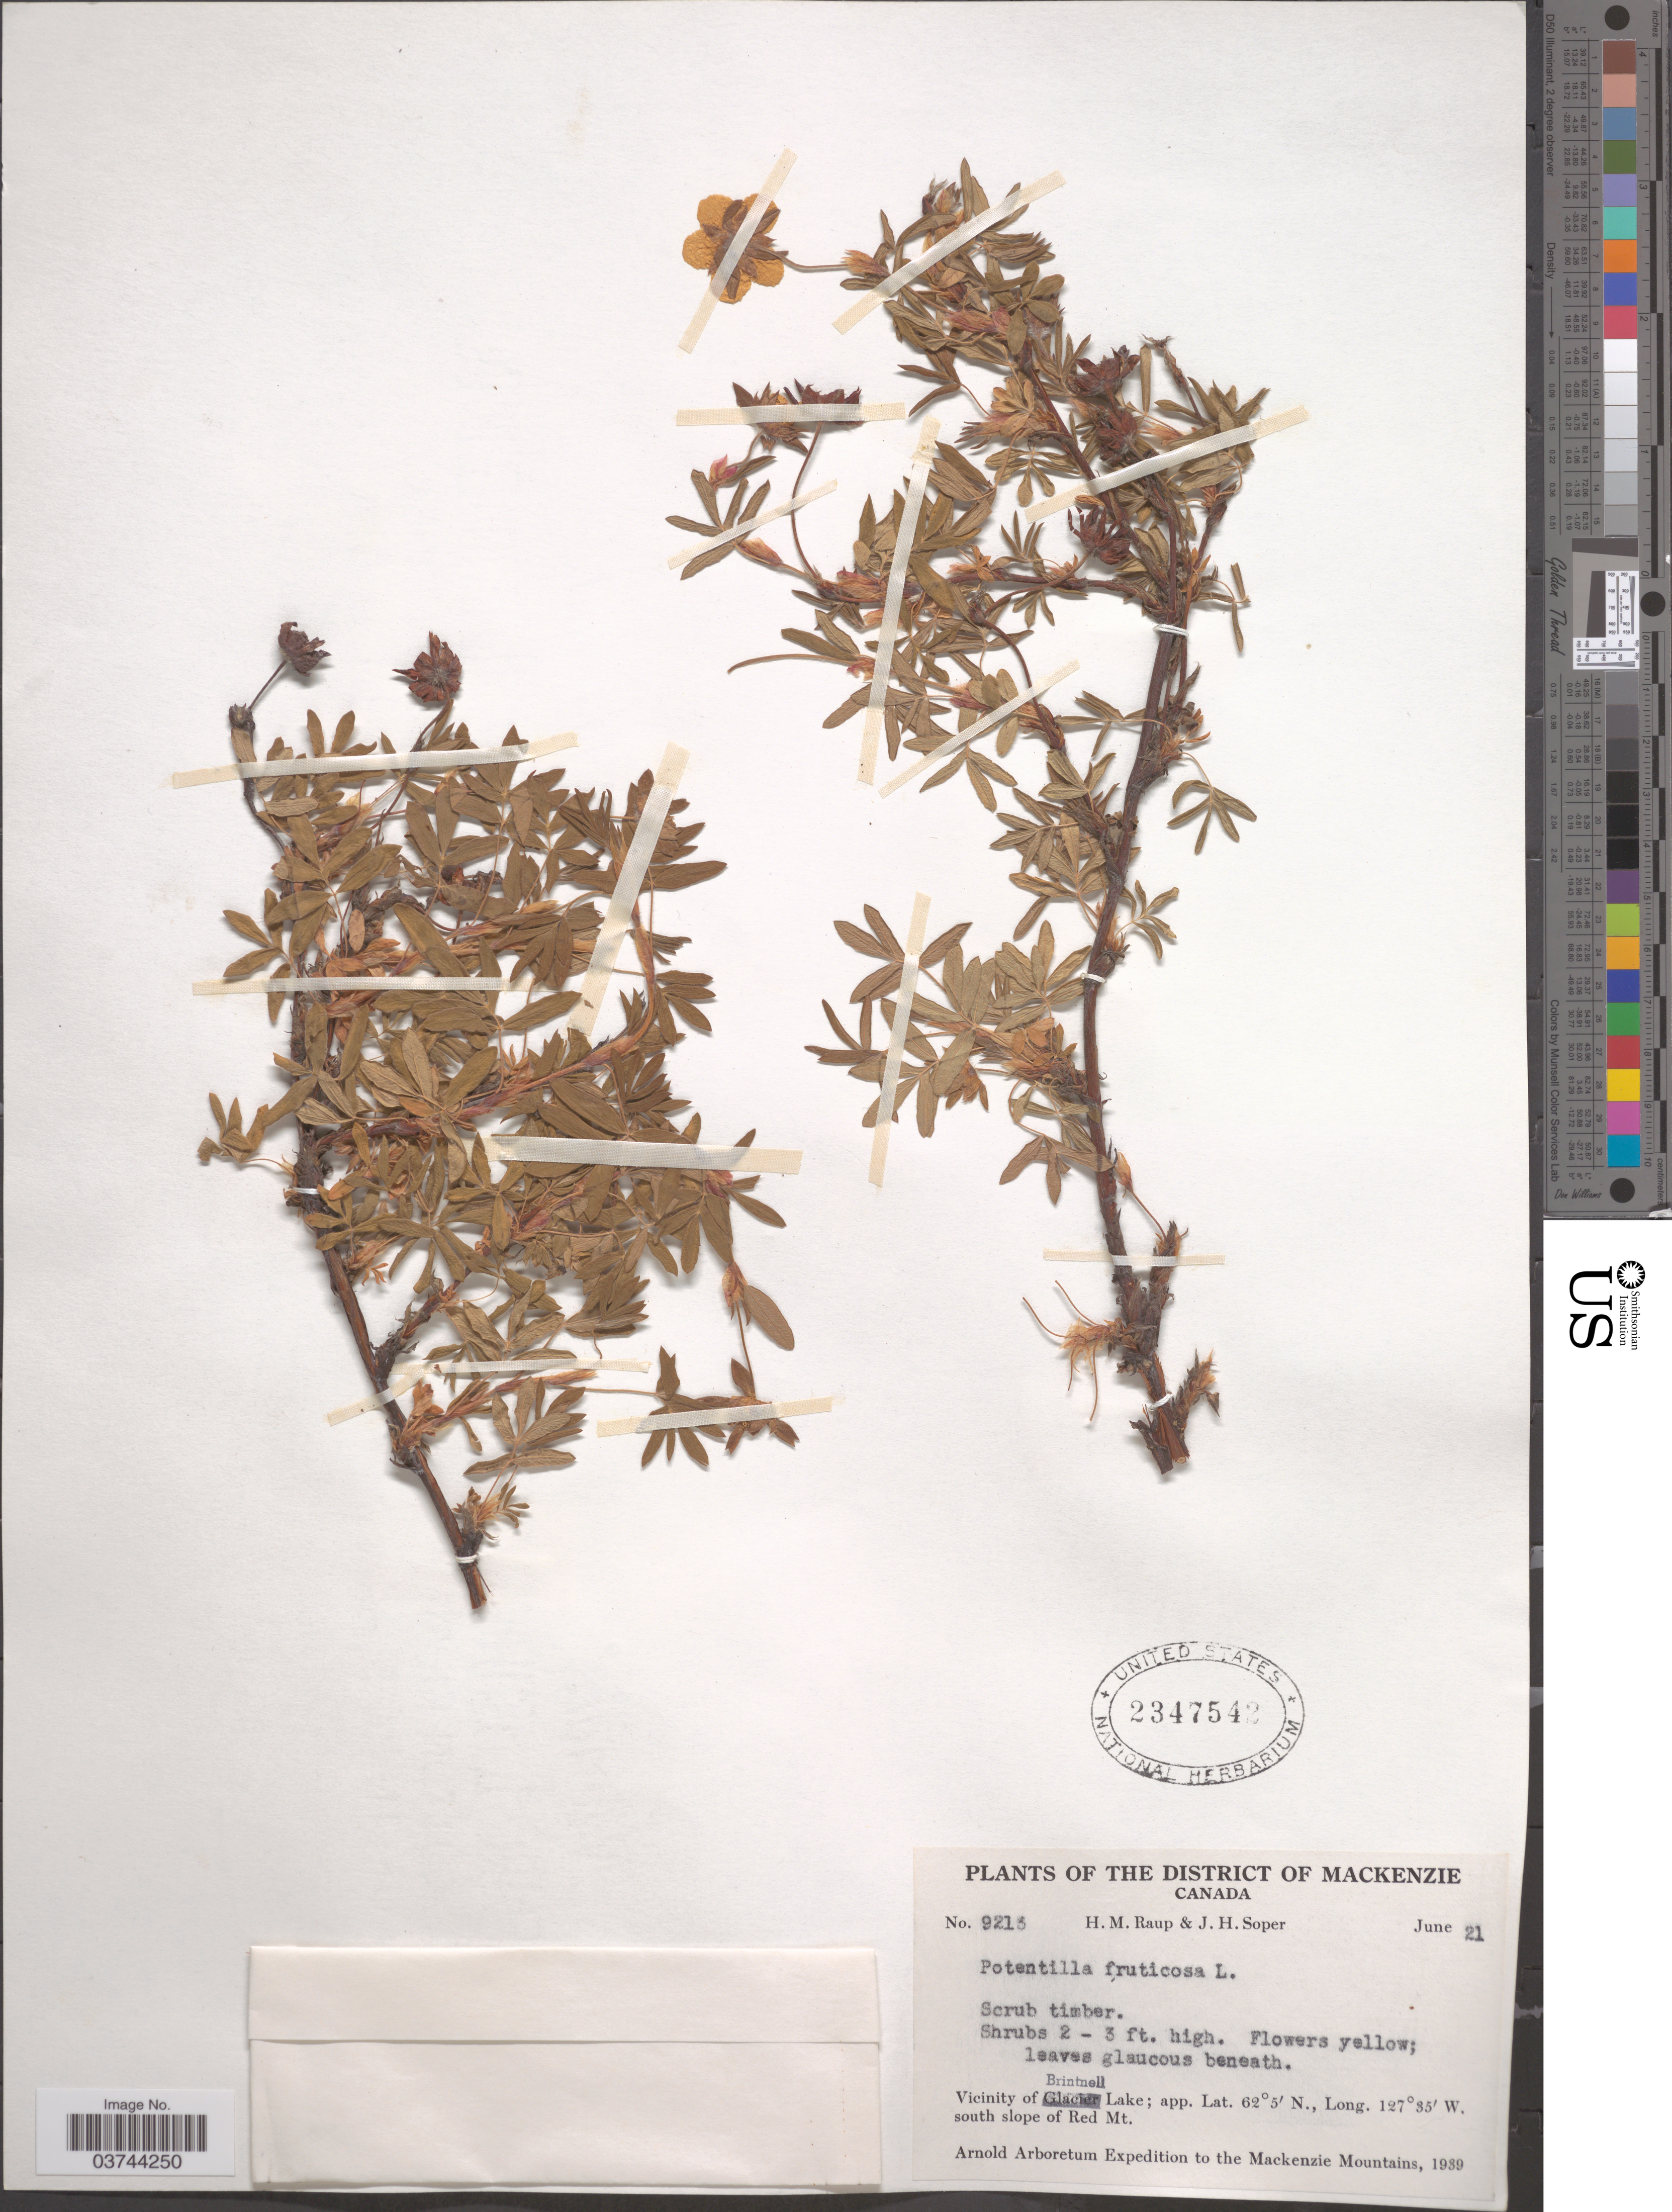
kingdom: Plantae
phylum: Tracheophyta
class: Magnoliopsida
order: Rosales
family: Rosaceae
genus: Dasiphora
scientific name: Dasiphora fruticosa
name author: (L.) Rydb.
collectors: H. Raup & J. H. Soper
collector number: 921!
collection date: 1939-06-21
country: Canada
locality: The District of Mackenzie. Vicinity of Brintnell Lake. South slope of Red Mt. The Mackenzie Mountains.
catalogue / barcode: US 2347542